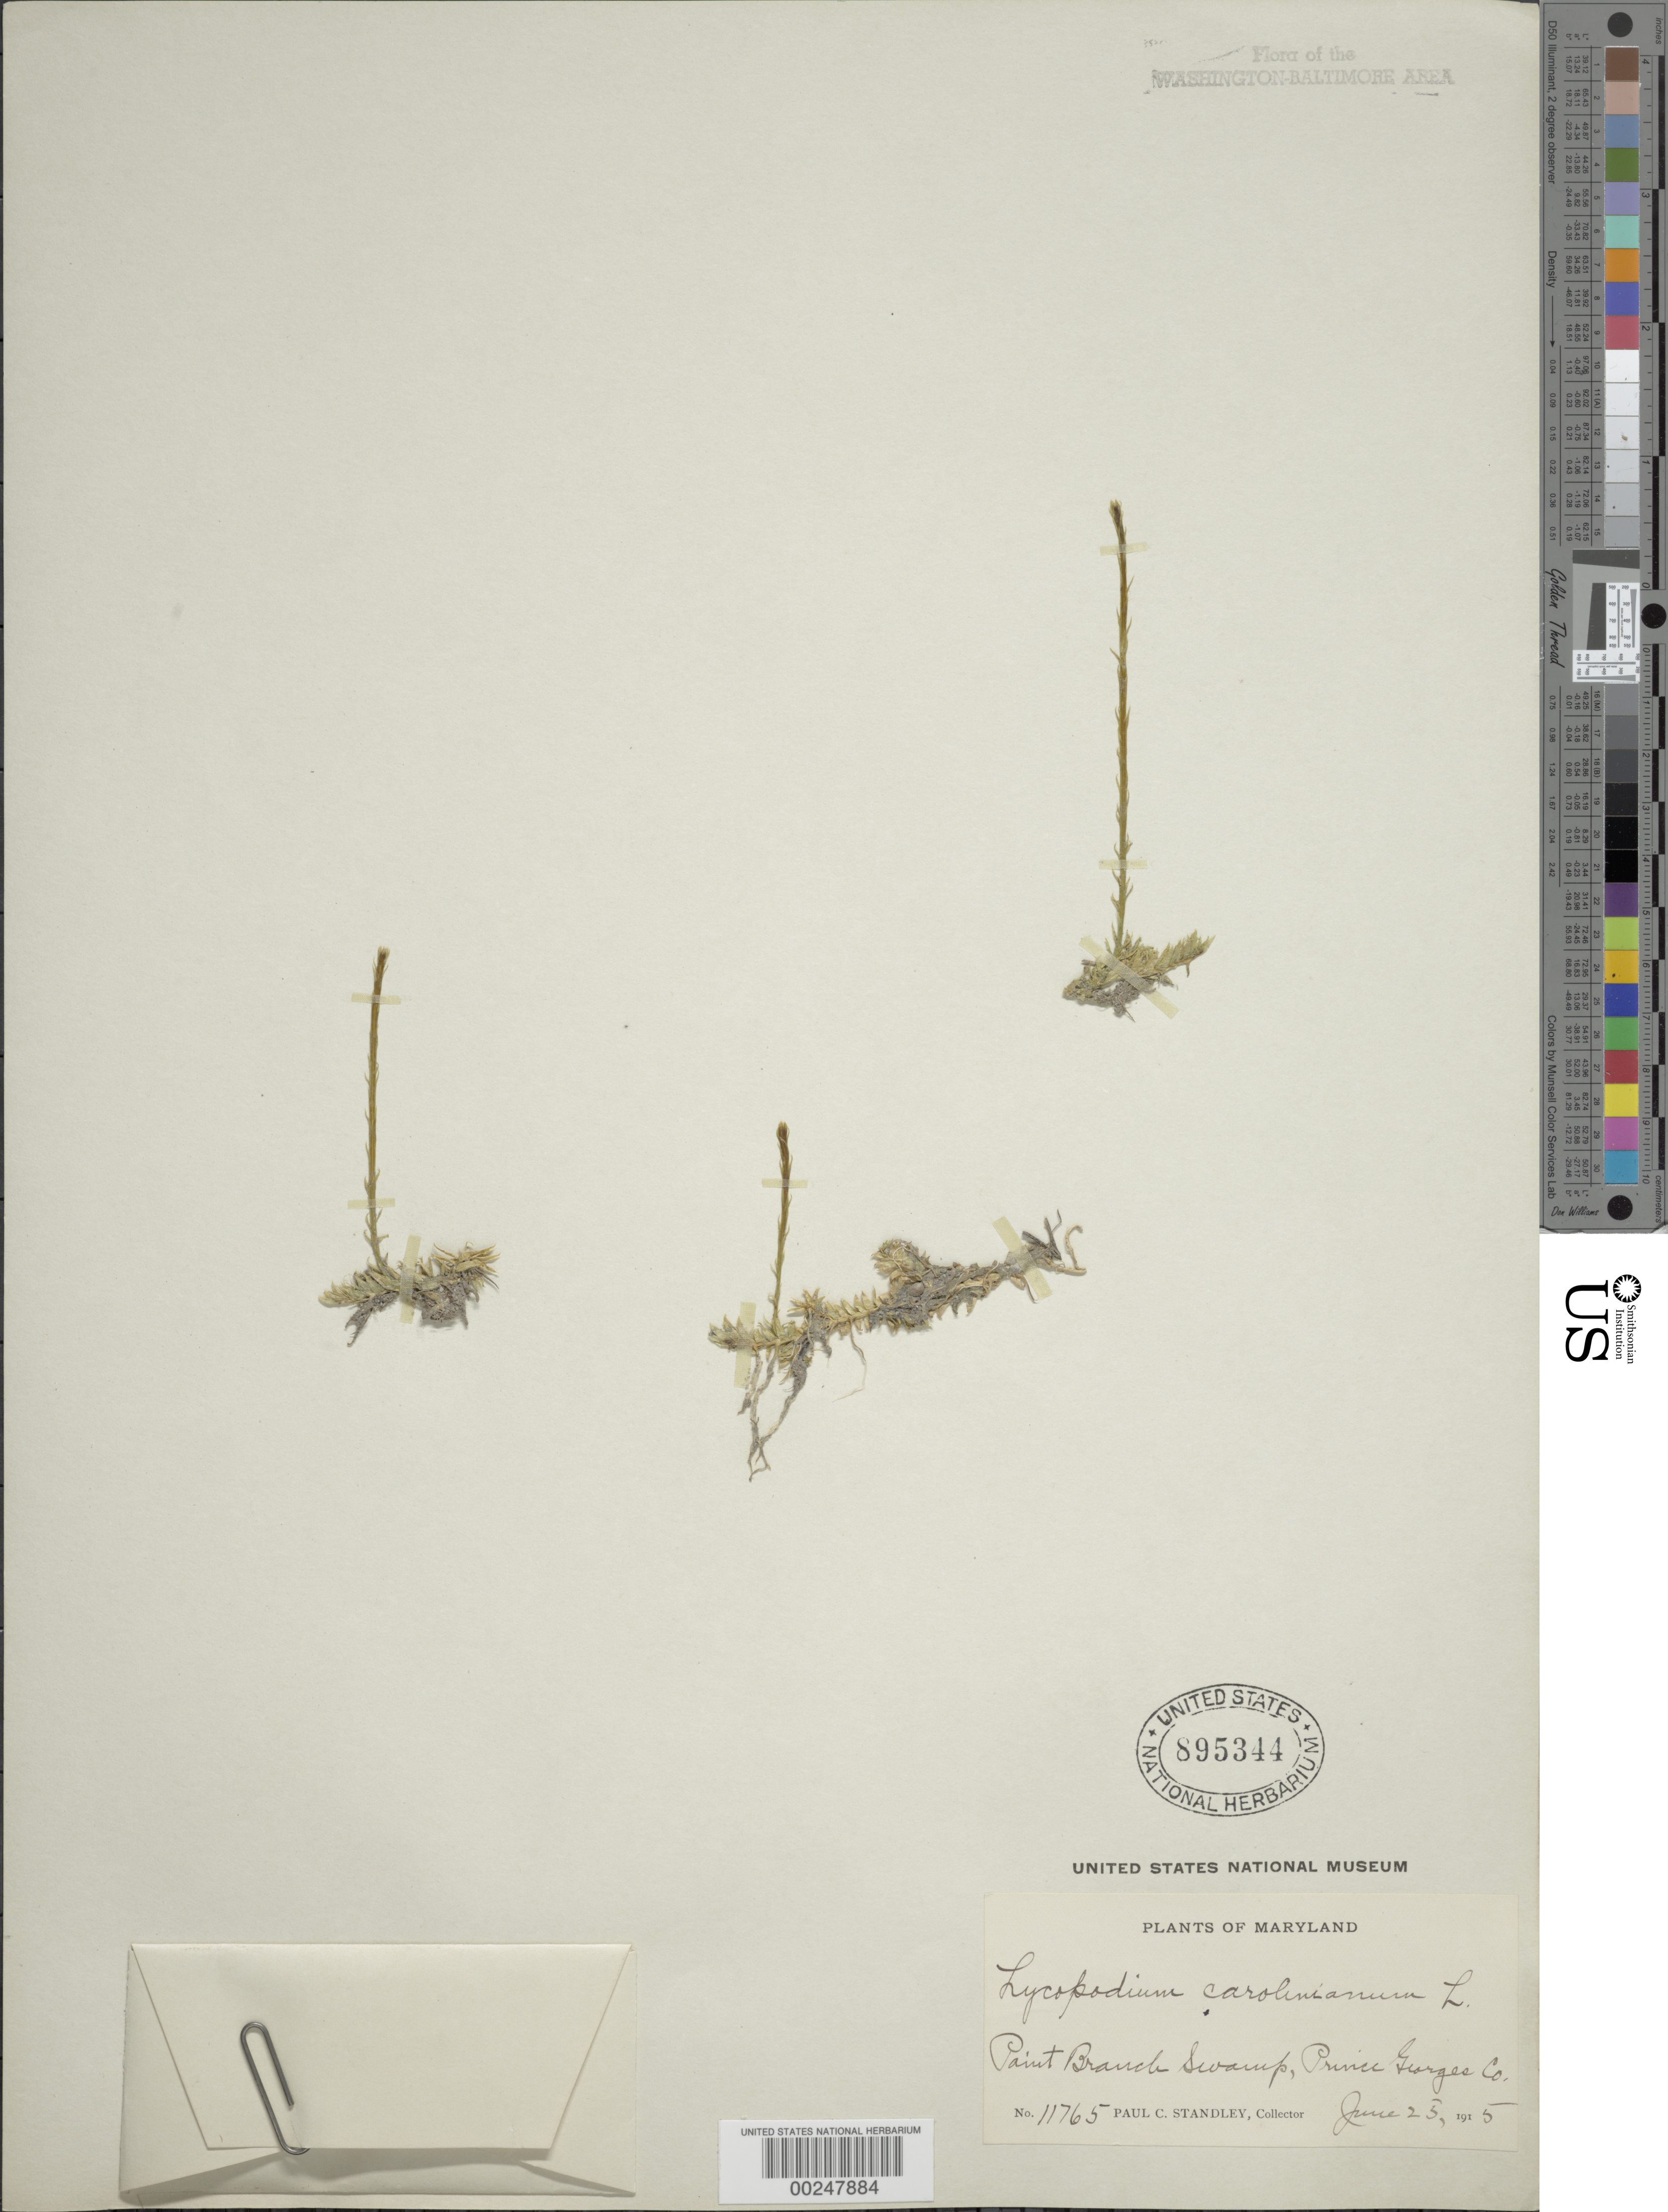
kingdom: Plantae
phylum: Tracheophyta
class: Lycopodiopsida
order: Lycopodiales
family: Lycopodiaceae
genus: Pseudolycopodiella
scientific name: Pseudolycopodiella caroliniana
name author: (L.) Holub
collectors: P. C. Standley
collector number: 11765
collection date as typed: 25 Jun 1915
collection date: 1915-06-25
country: United States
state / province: Maryland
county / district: Prince George's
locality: Paint Branch swamp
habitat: Swamp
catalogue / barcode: US 895344